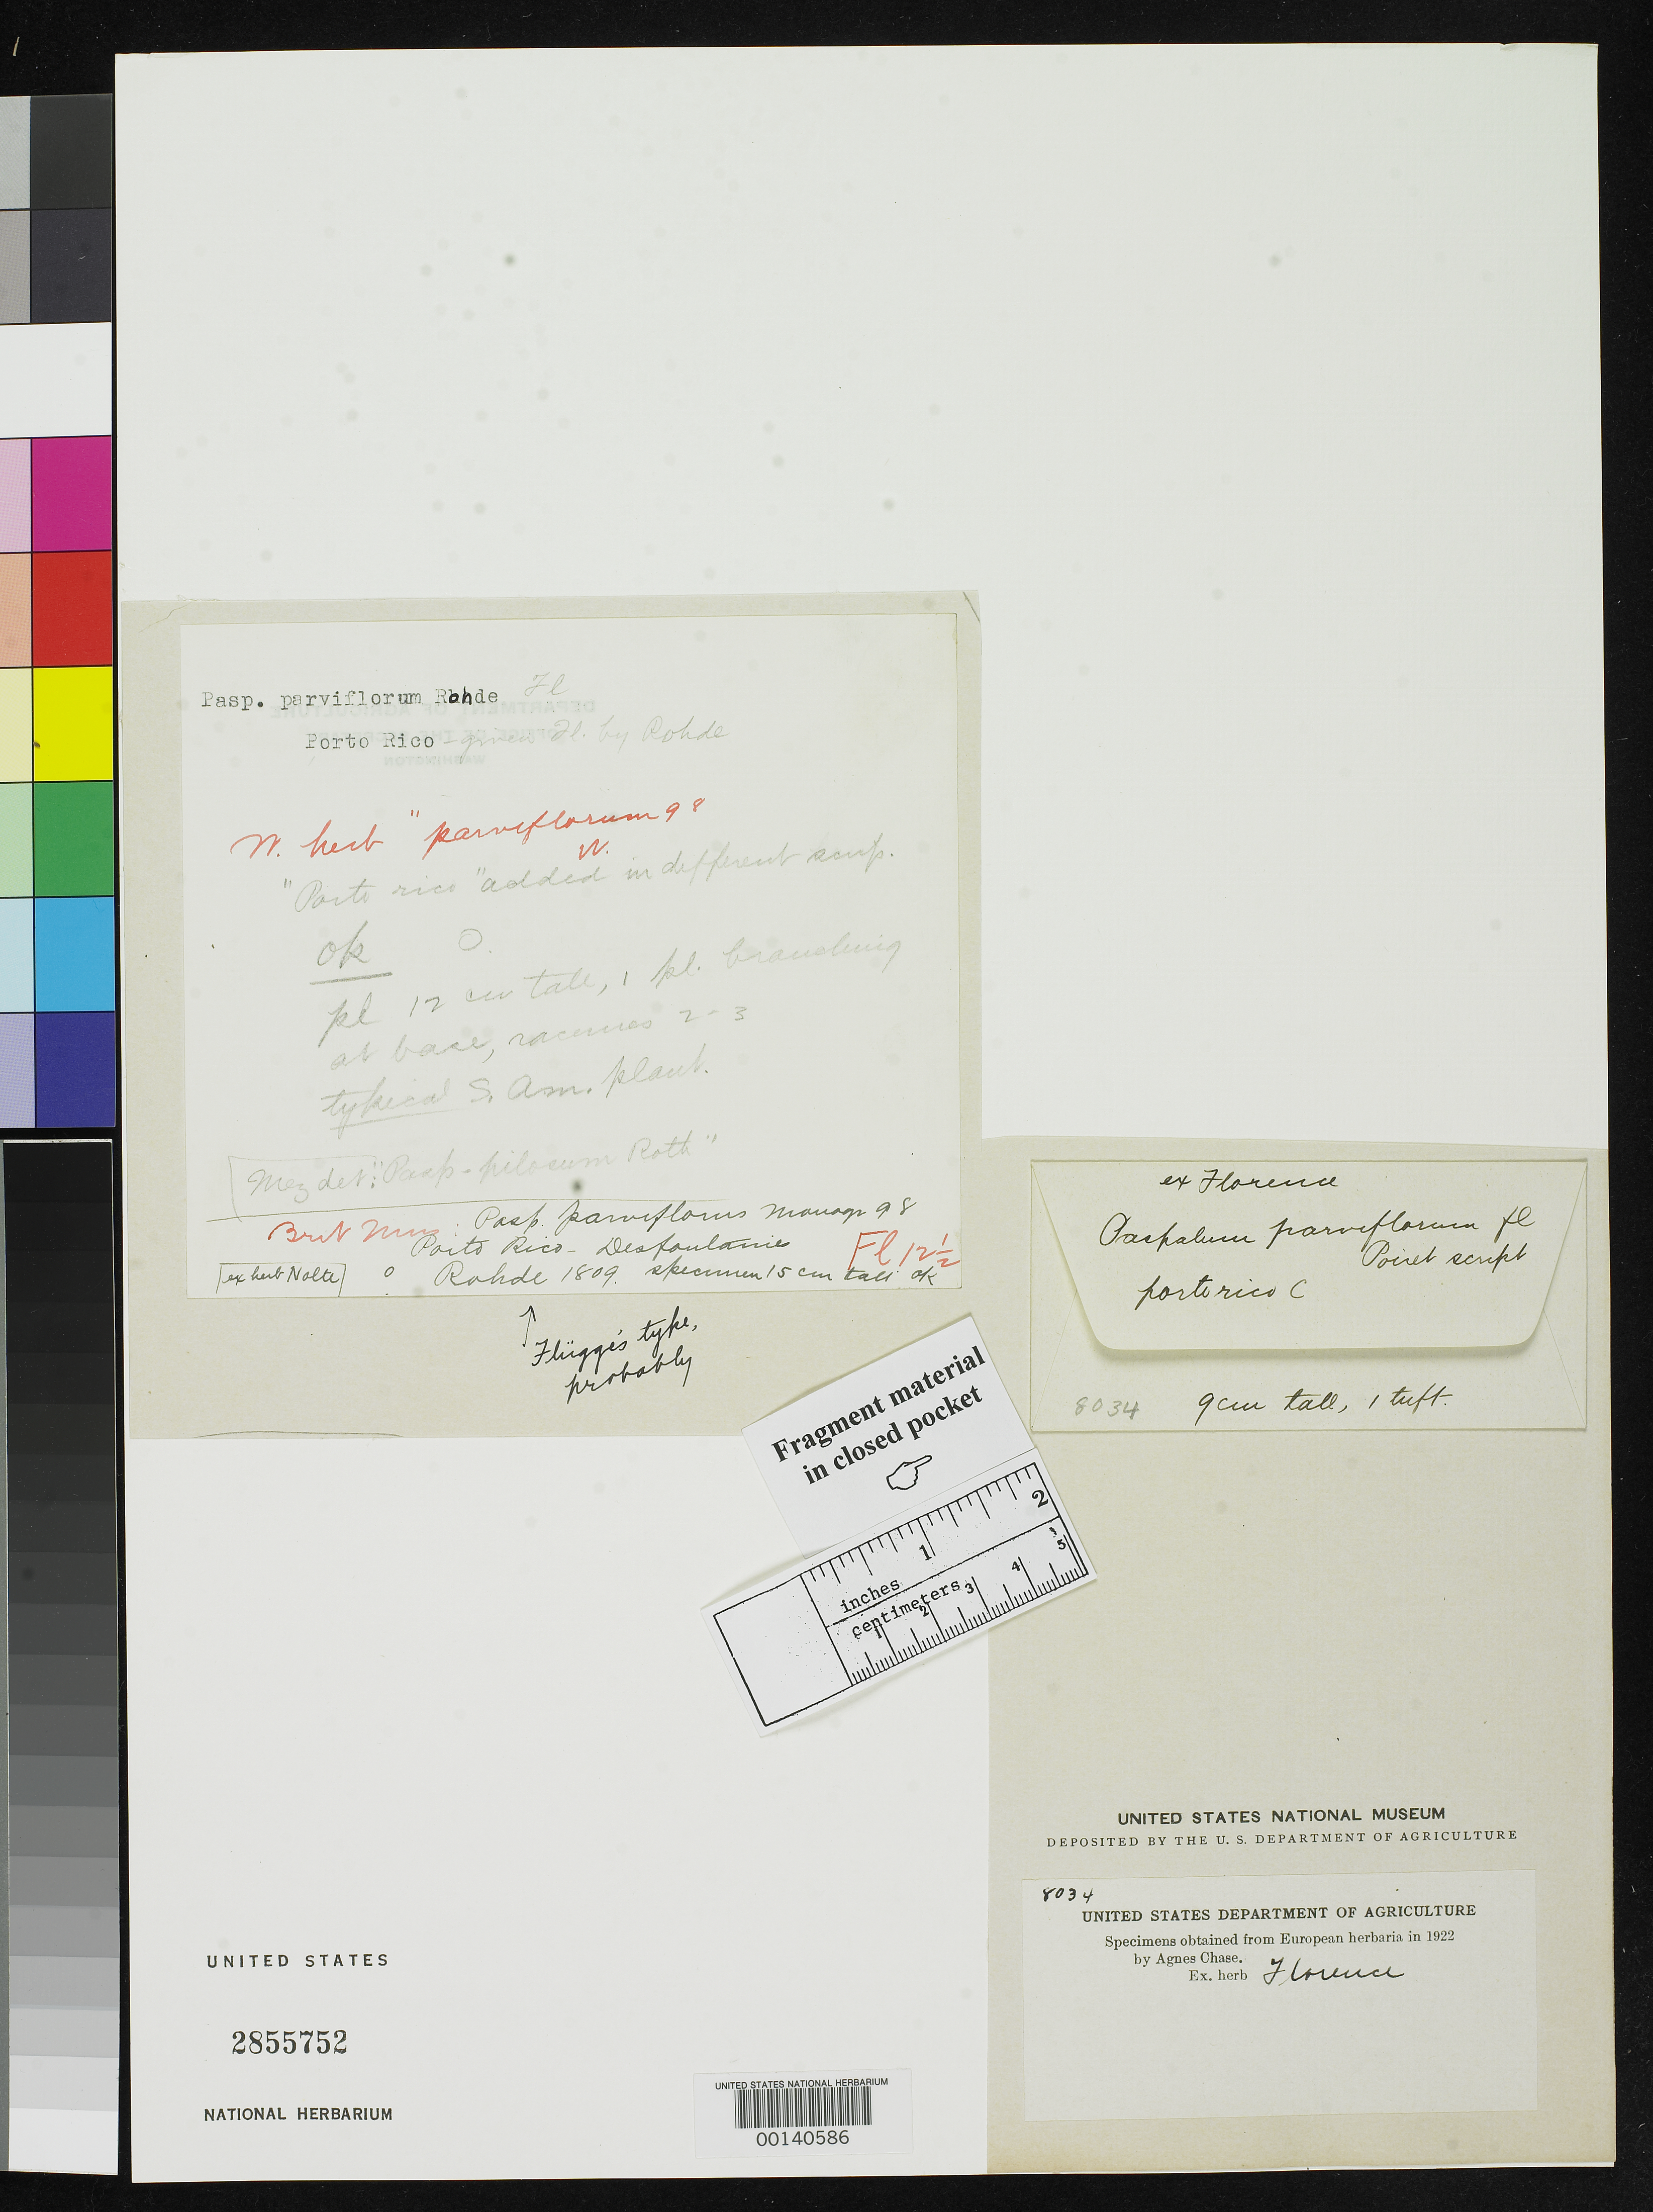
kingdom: Plantae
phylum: Tracheophyta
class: Liliopsida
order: Poales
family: Poaceae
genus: Paspalum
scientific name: Paspalum parviflorum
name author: Rohde ex Flüggé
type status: Type Fragment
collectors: R. L. Desfontaines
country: Puerto Rico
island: Greater Antilles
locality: Sierra de Naguabo ad Rio Blanco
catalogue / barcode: US 2855752